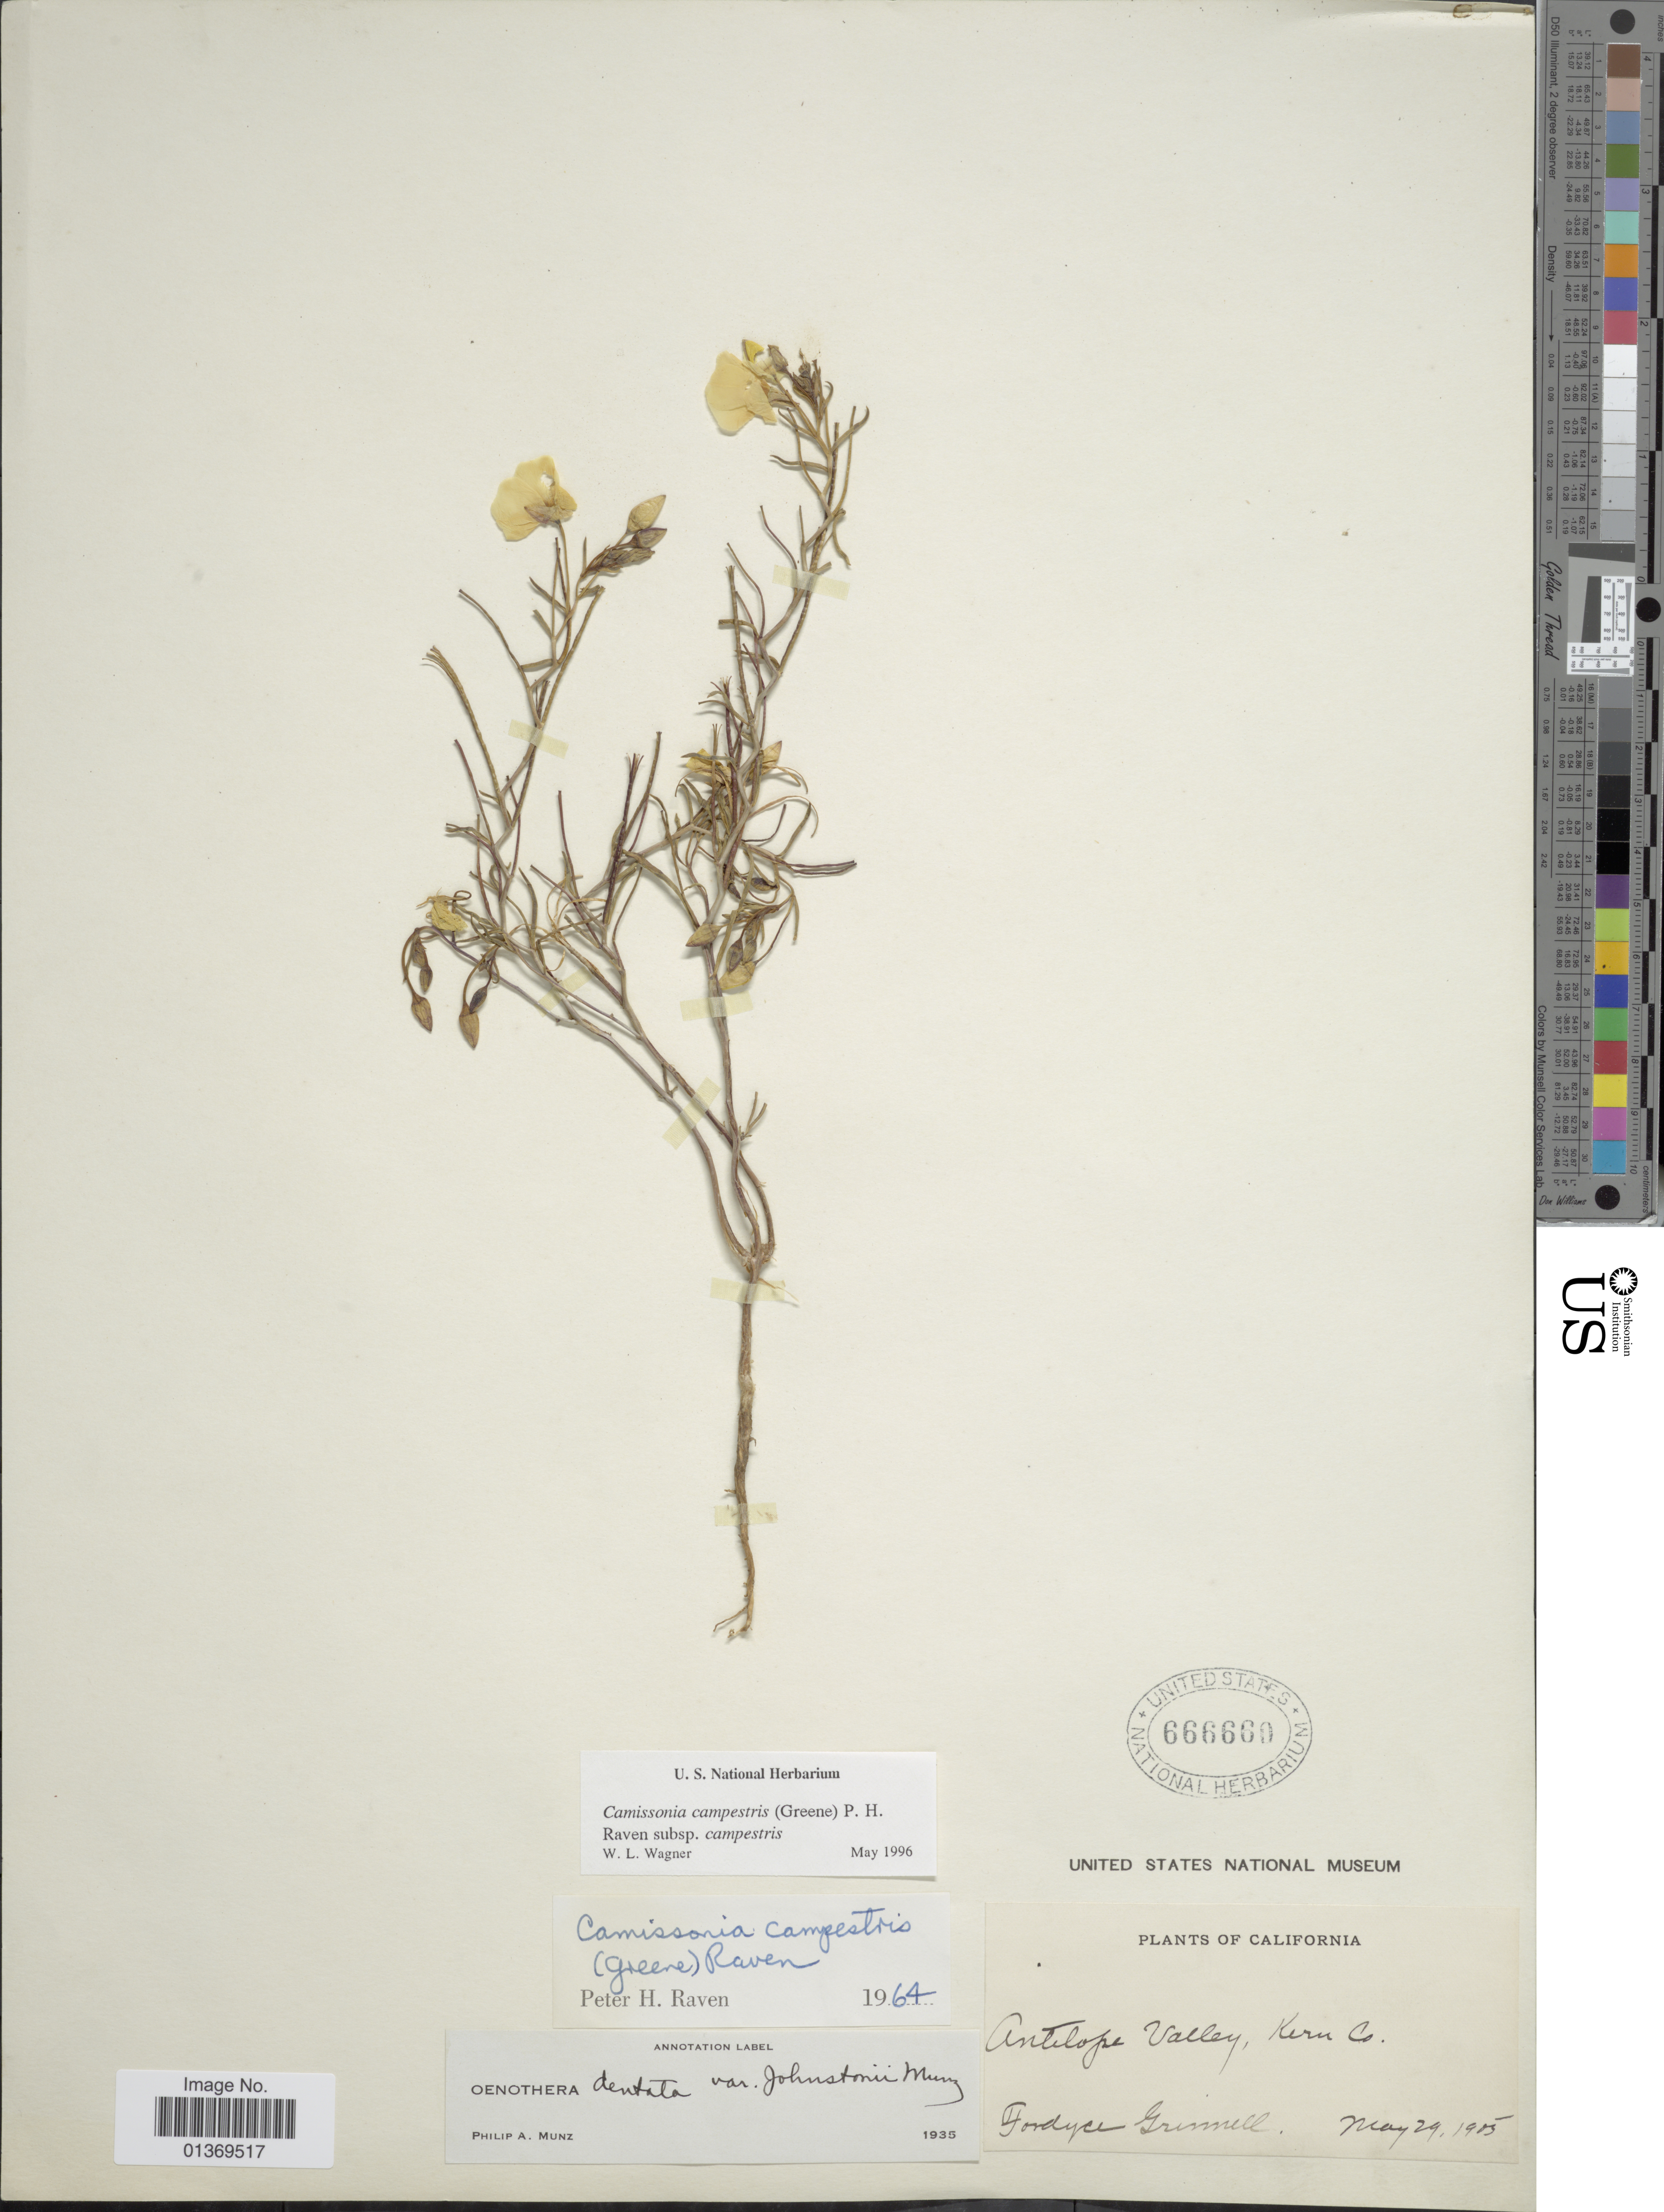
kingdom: Plantae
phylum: Tracheophyta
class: Magnoliopsida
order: Myrtales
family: Onagraceae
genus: Camissonia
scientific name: Camissonia campestris subsp. campestris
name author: (Greene) P.H. Raven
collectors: F. Grinnell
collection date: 1905-05-29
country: United States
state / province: California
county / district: Kern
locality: Antelope Valley, Kern Co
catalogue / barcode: US 666660